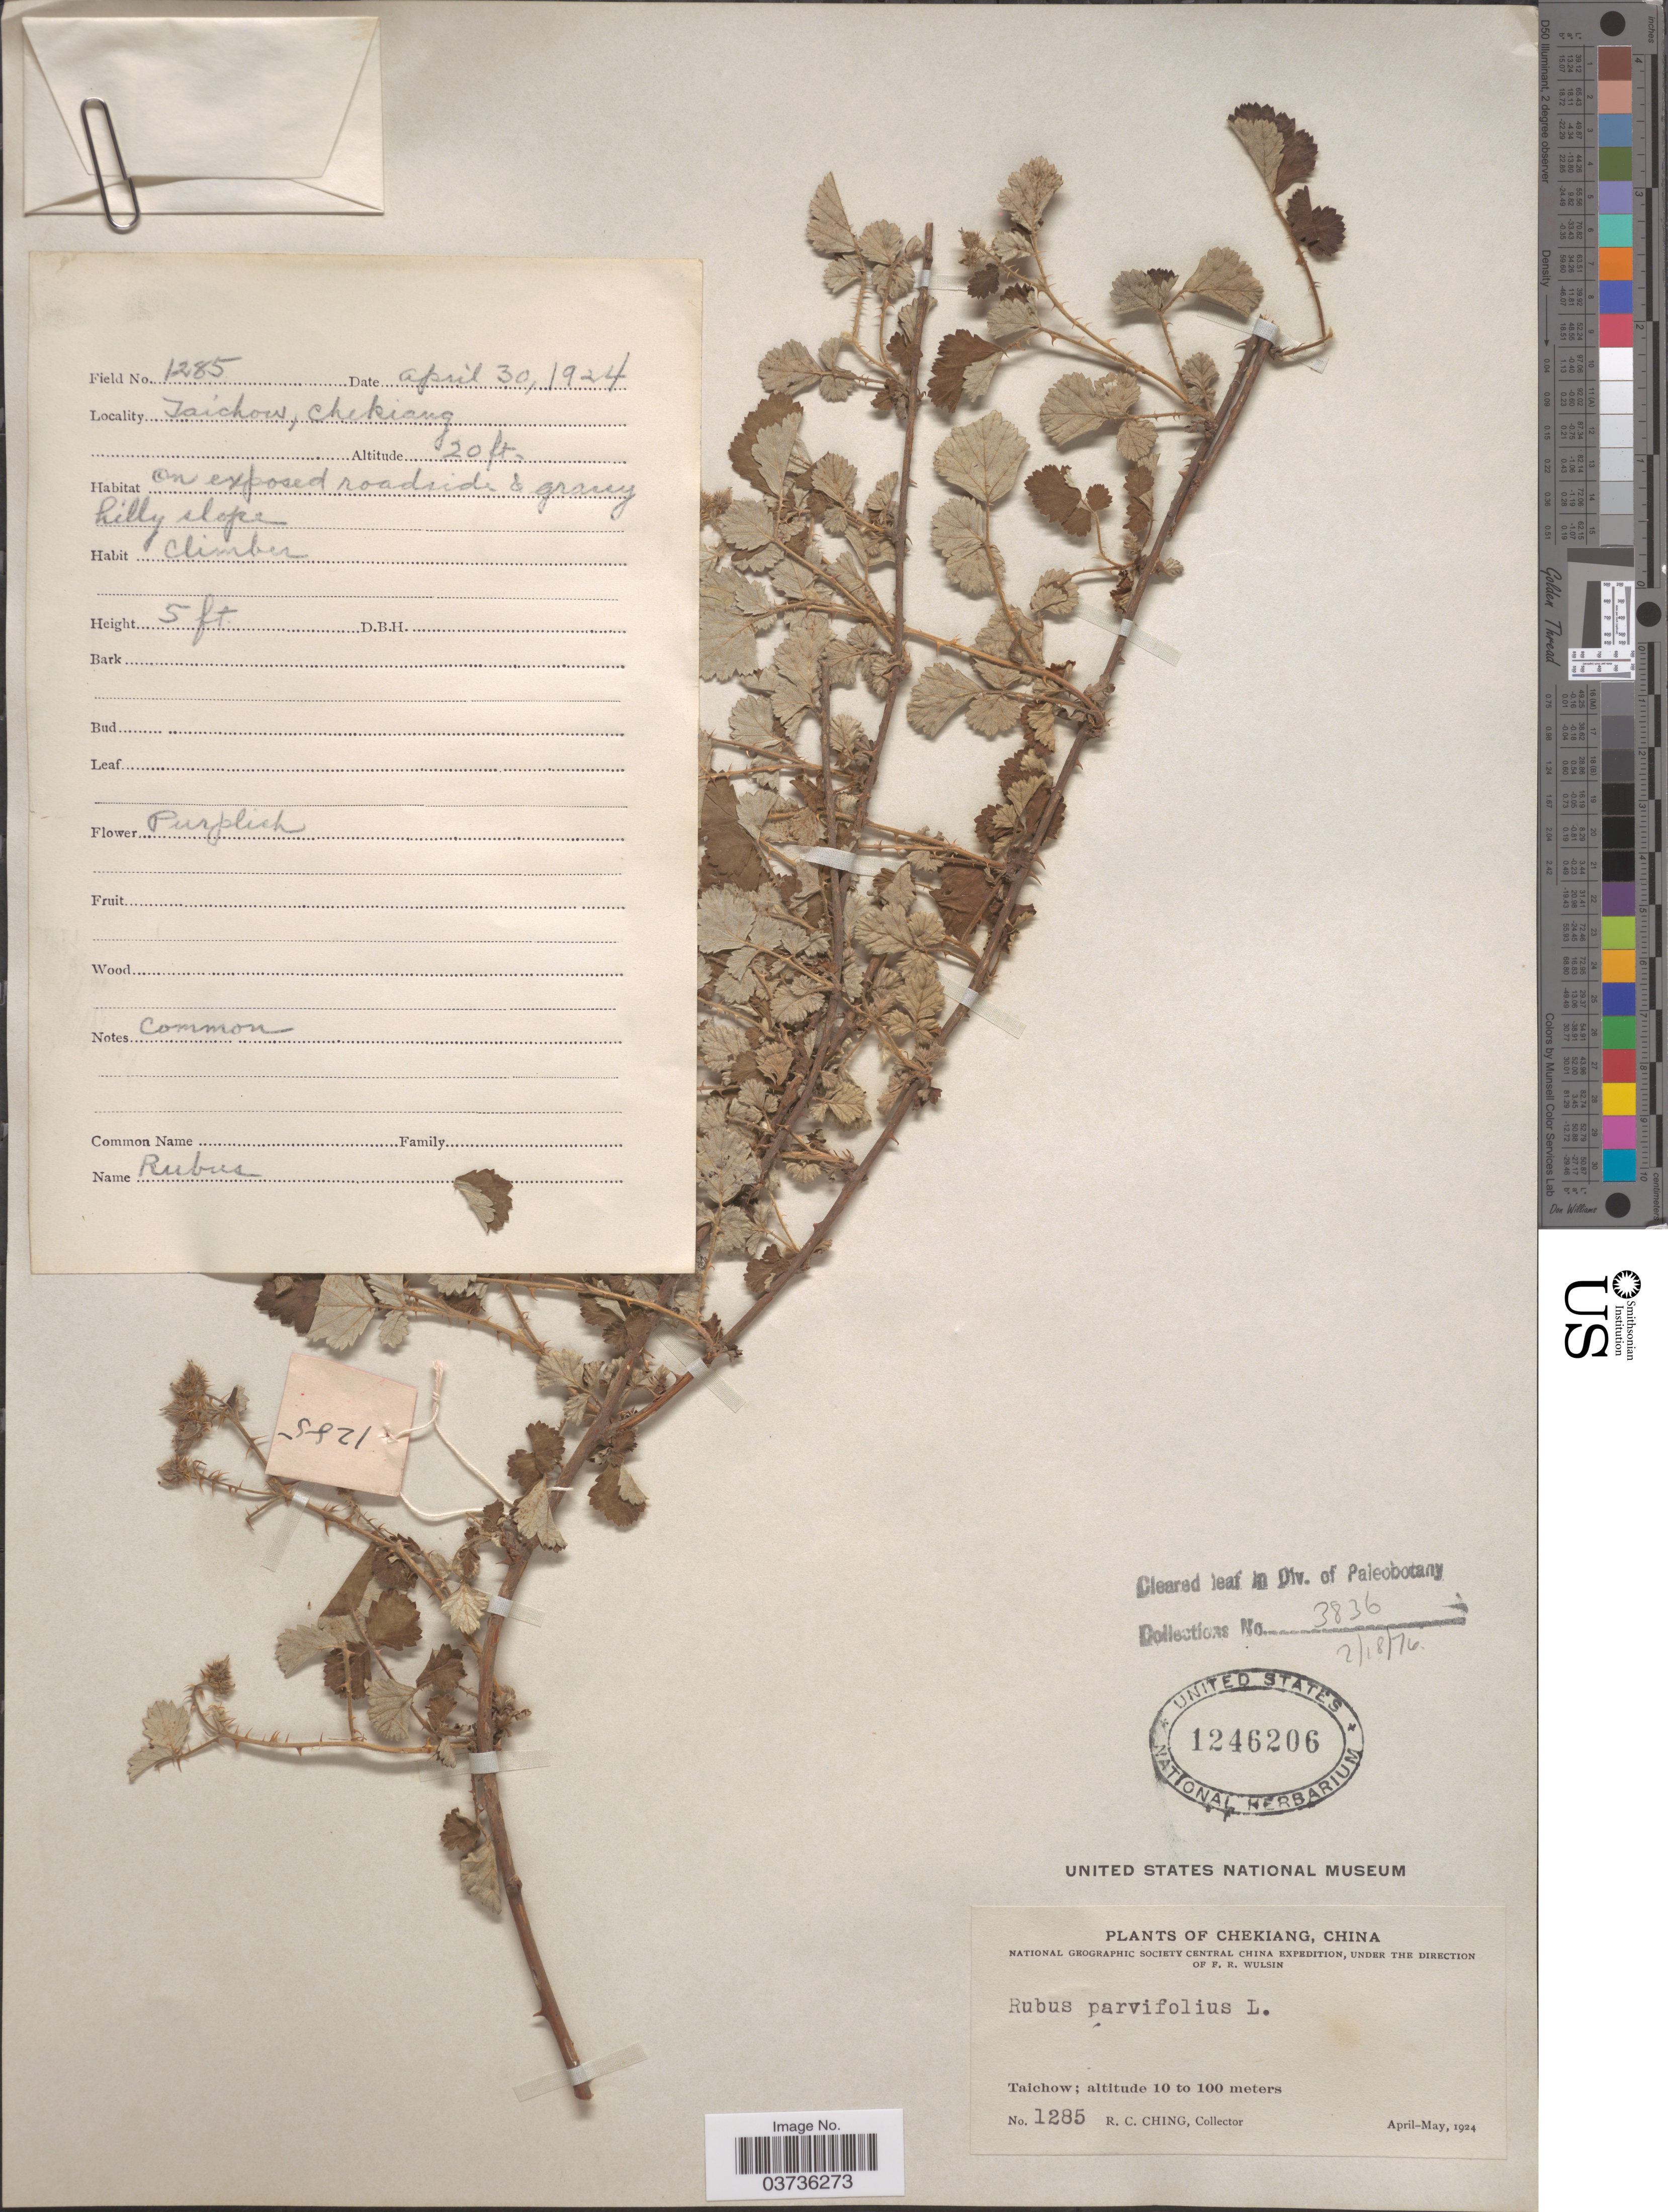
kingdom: Plantae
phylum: Tracheophyta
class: Magnoliopsida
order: Rosales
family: Rosaceae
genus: Rubus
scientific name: Rubus parvifolius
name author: L.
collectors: R. C. Ching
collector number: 1285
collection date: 1924-04-30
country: China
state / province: Zhejiang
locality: Chekiang. Taichow.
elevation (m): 6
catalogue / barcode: US 1246206